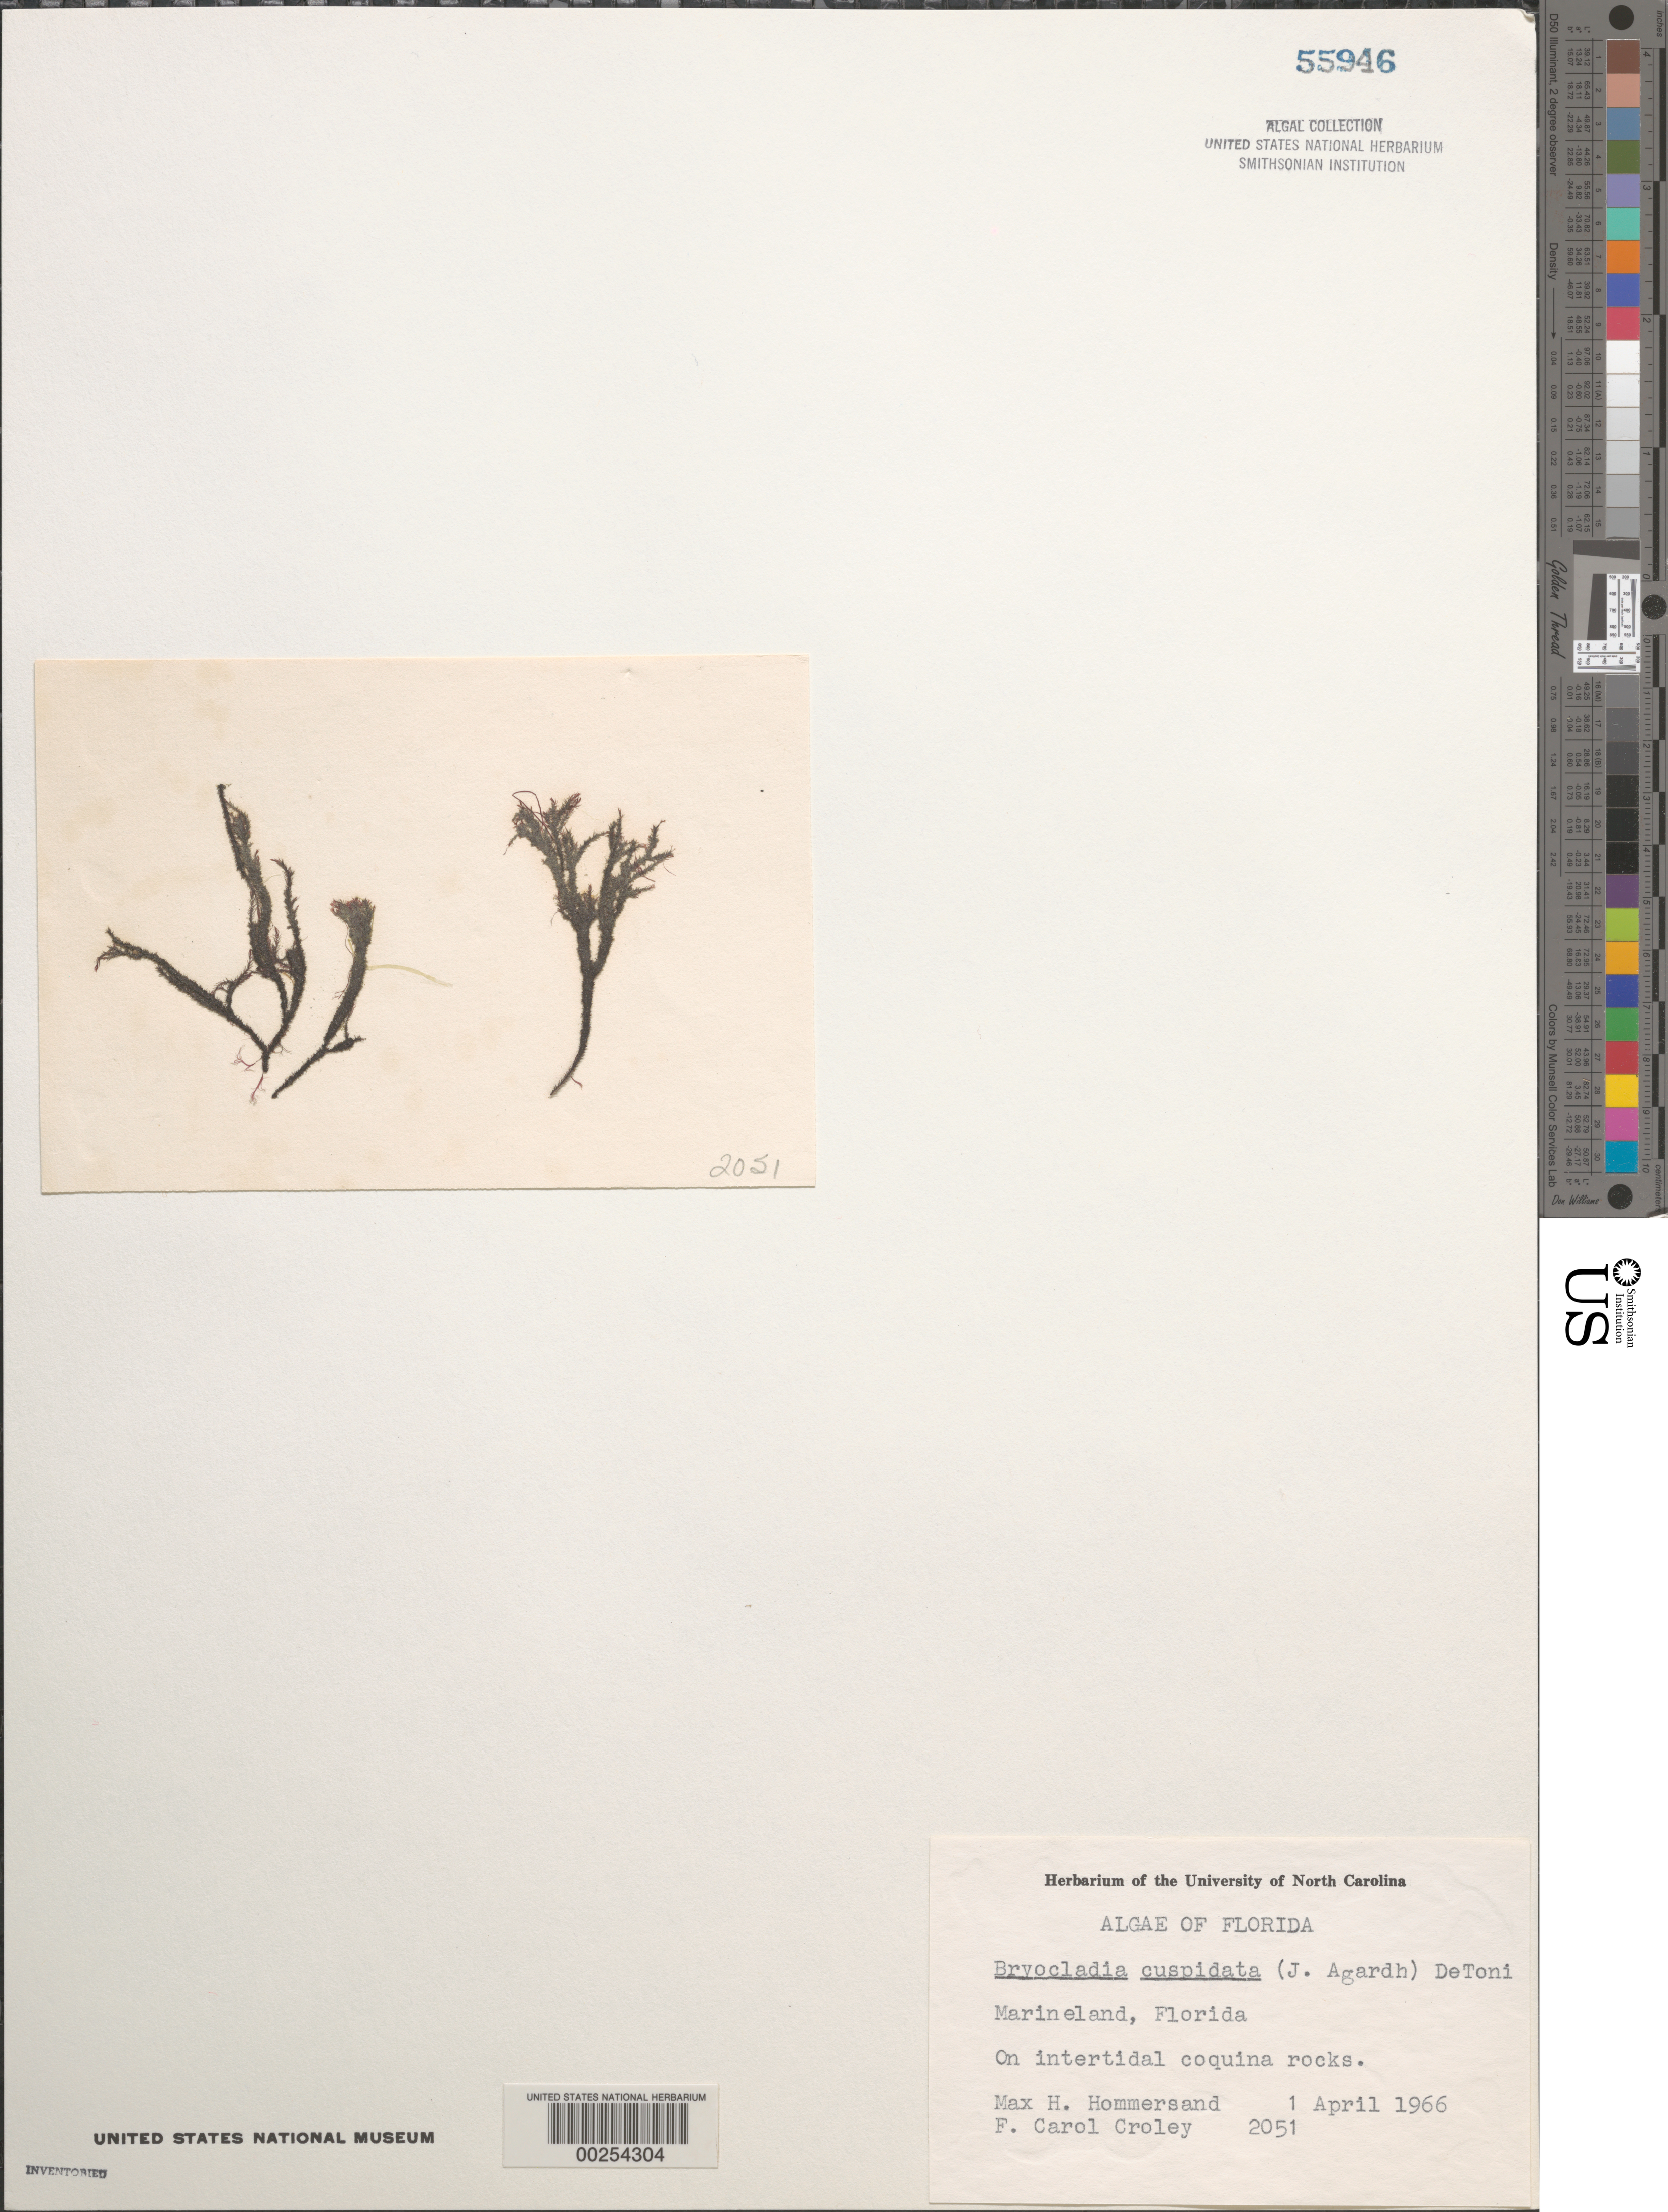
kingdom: Plantae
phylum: Rhodophyta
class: Florideophyceae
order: Ceramiales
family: Rhodomelaceae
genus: Bryocladia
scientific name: Bryocladia cuspidata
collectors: M. H. Hommersand & F. C. Croley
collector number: FCC 2051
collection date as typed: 01 Apr 1966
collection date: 1966-04-01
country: United States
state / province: Florida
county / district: Saint Johns County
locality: Marineland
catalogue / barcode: US 55946